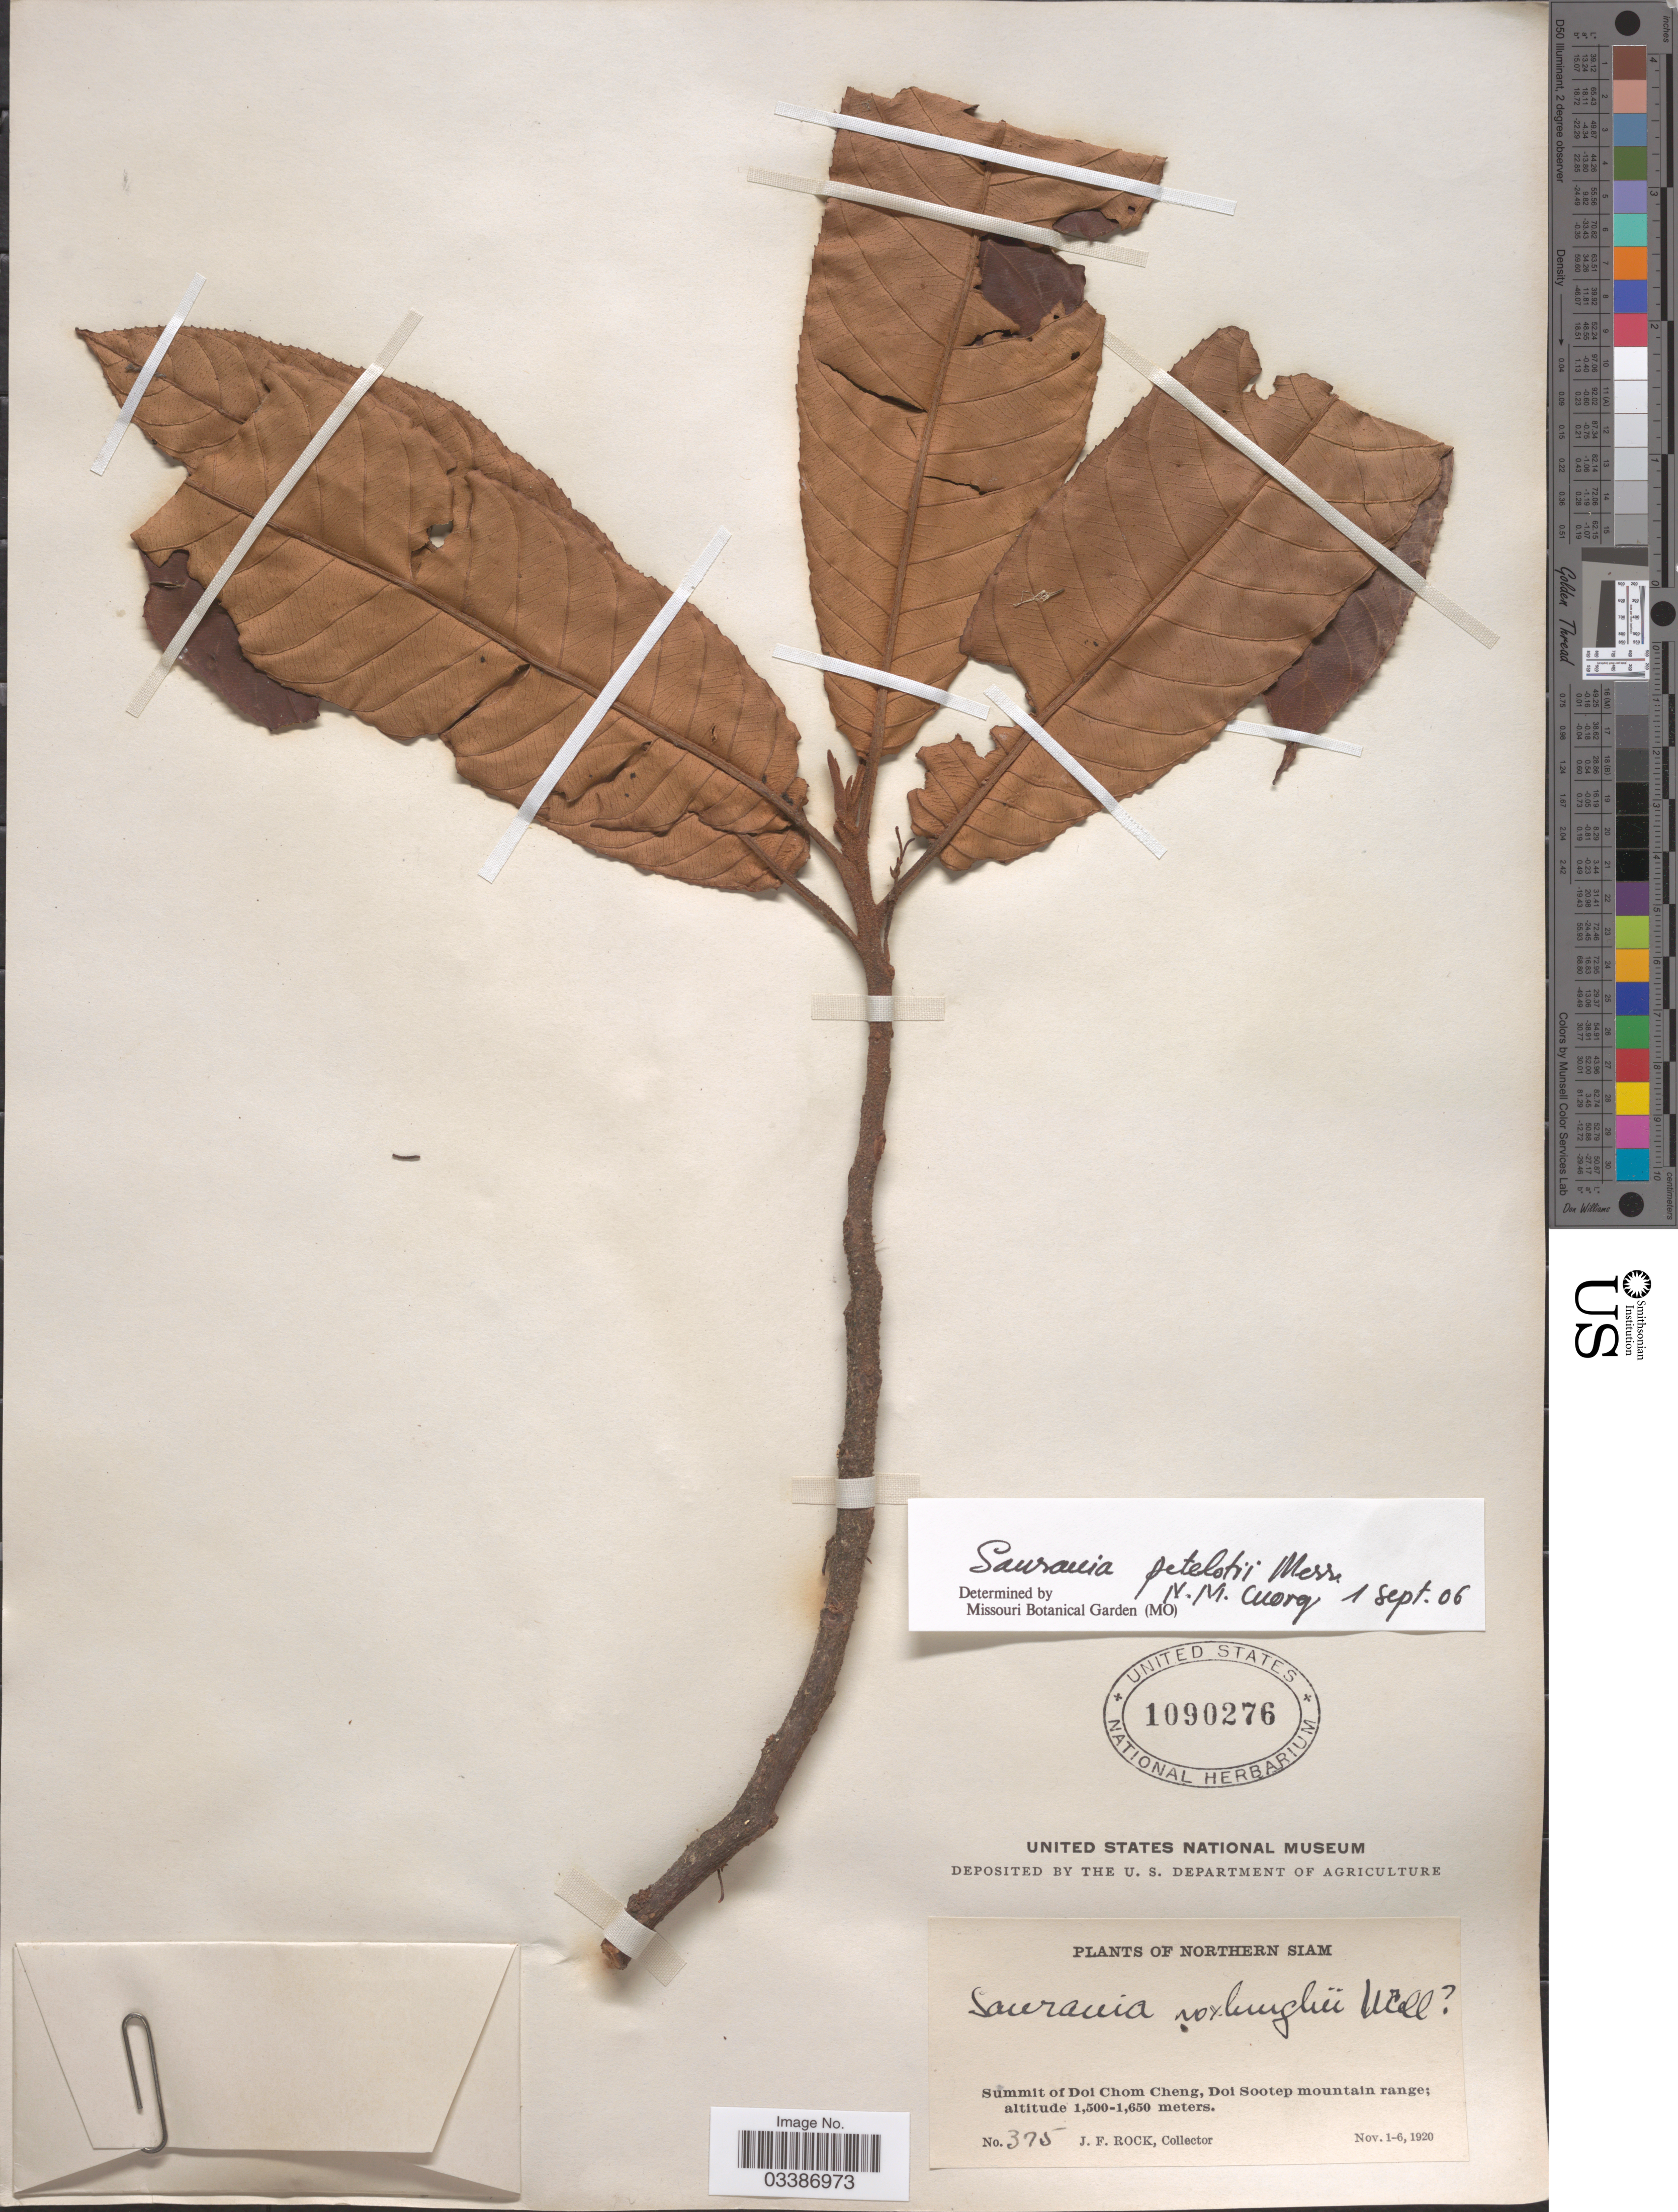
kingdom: Plantae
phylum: Tracheophyta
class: Magnoliopsida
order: Ericales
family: Actinidiaceae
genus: Saurauia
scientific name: Saurauia petelotii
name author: Merr.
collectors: J. Rock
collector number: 375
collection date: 1920-11-01/1920-11-06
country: Thailand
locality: Northern Siam. Summit of Doi Chom Cheng, Doi Sootep mountain range.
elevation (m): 1500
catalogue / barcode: US 1090276